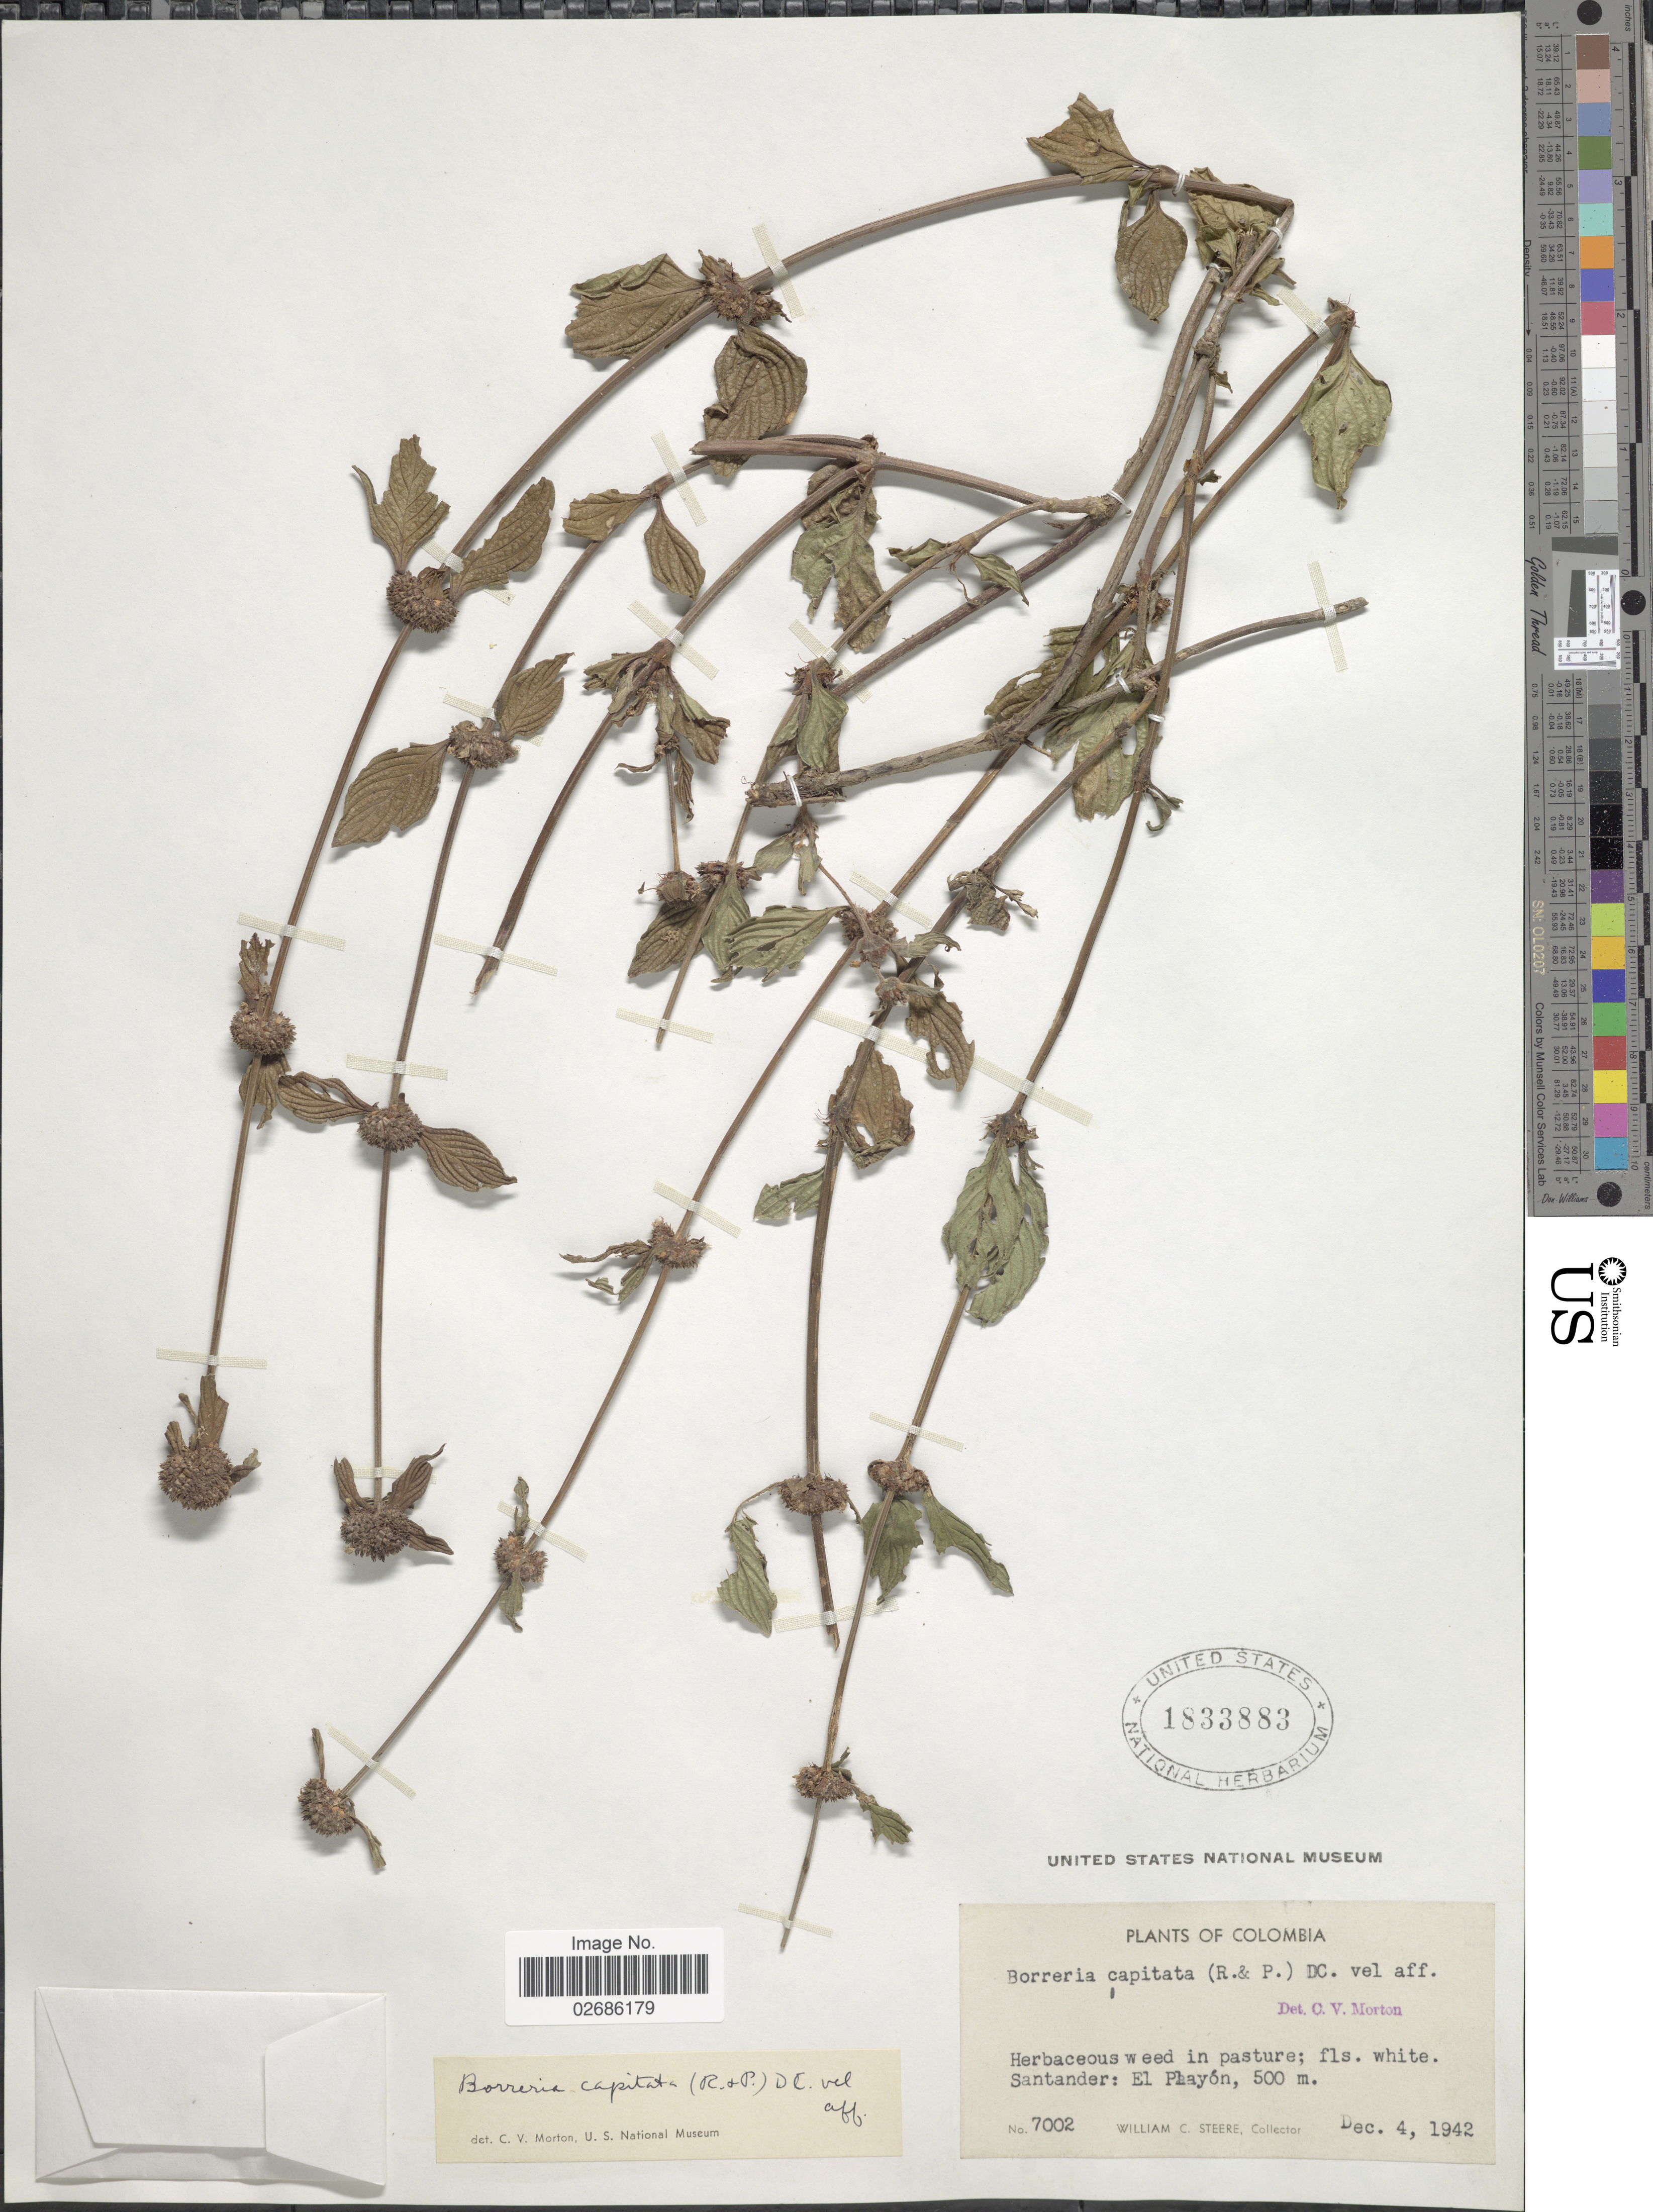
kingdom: Plantae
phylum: Tracheophyta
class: Magnoliopsida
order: Gentianales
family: Rubiaceae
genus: Borreria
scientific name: Borreria capitata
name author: (Ruiz & Pav.) DC.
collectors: W. C. Steere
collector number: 7002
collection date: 1942-12-04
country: Colombia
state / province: Santander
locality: El Playón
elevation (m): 500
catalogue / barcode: US 1833883